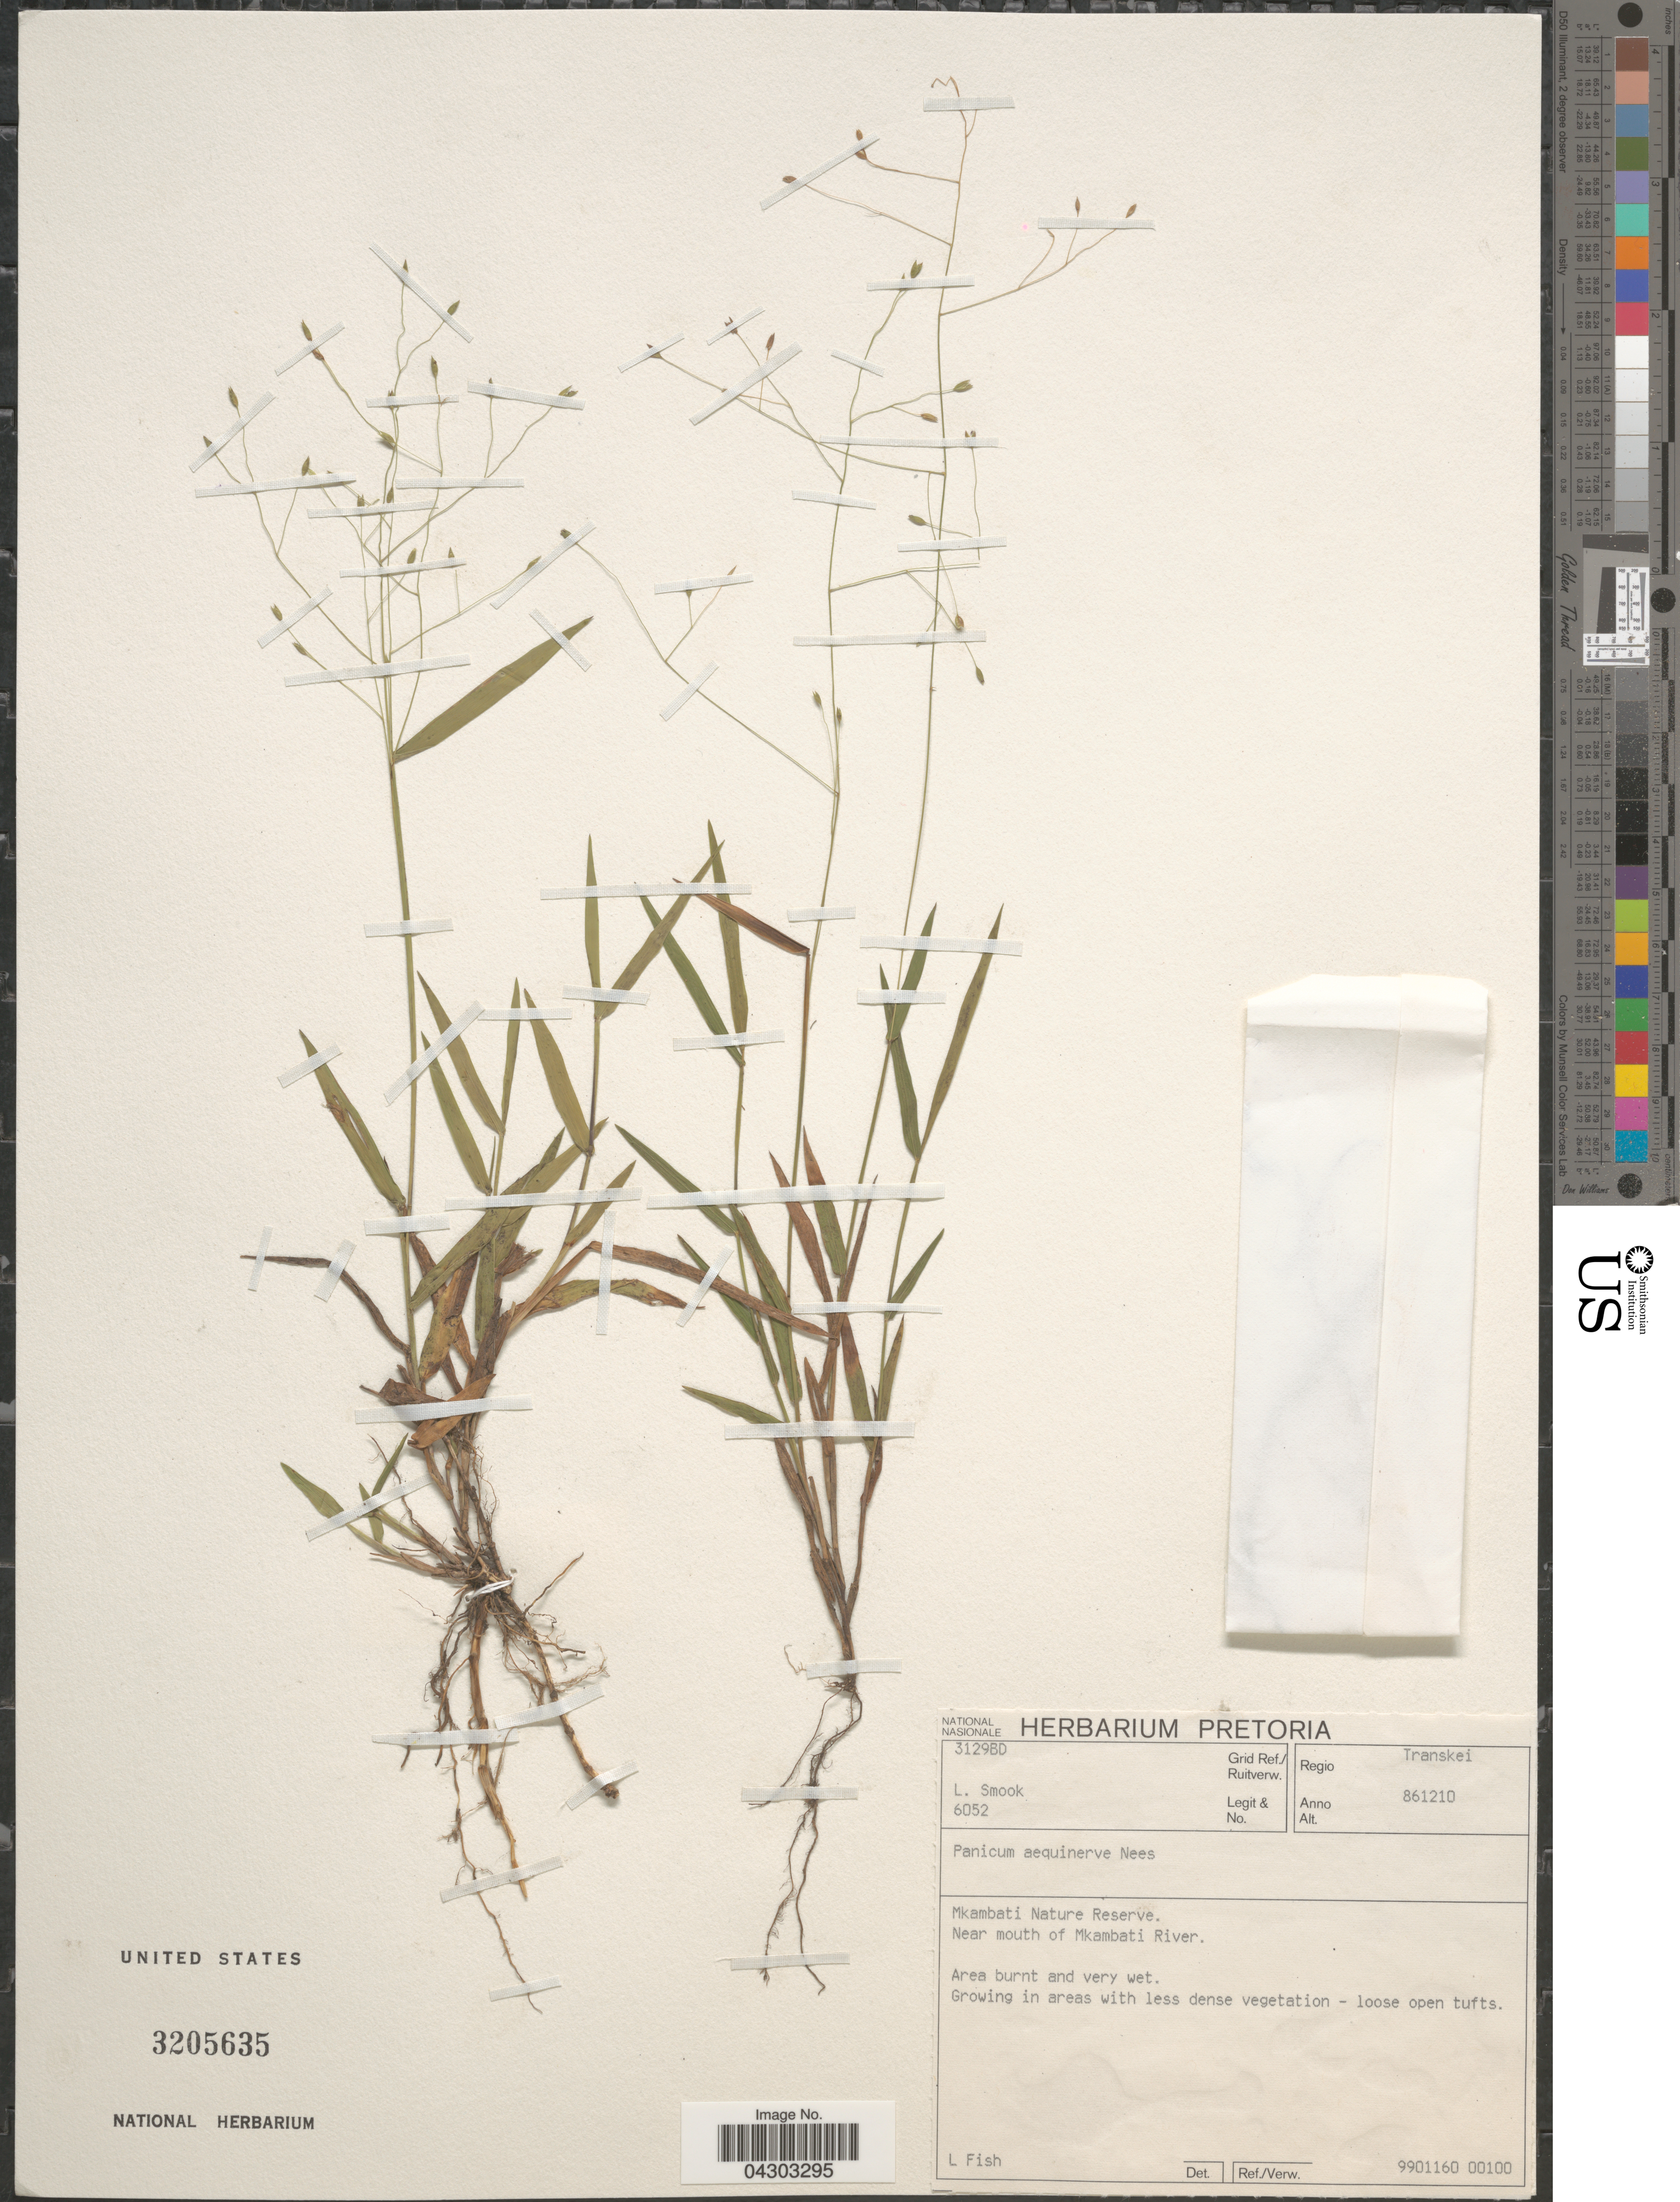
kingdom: Plantae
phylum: Tracheophyta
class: Liliopsida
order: Poales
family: Poaceae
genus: Panicum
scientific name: Panicum aequinerve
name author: Nees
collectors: L. Smook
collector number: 6052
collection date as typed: Transcribed d/m/y: 10/12/86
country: South Africa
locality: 3129BD Grid Ref./Ruitverw. Regio Transkei. Mkambati Nature Reserve. Near mouth of Mkambati River.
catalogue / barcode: US 3205635